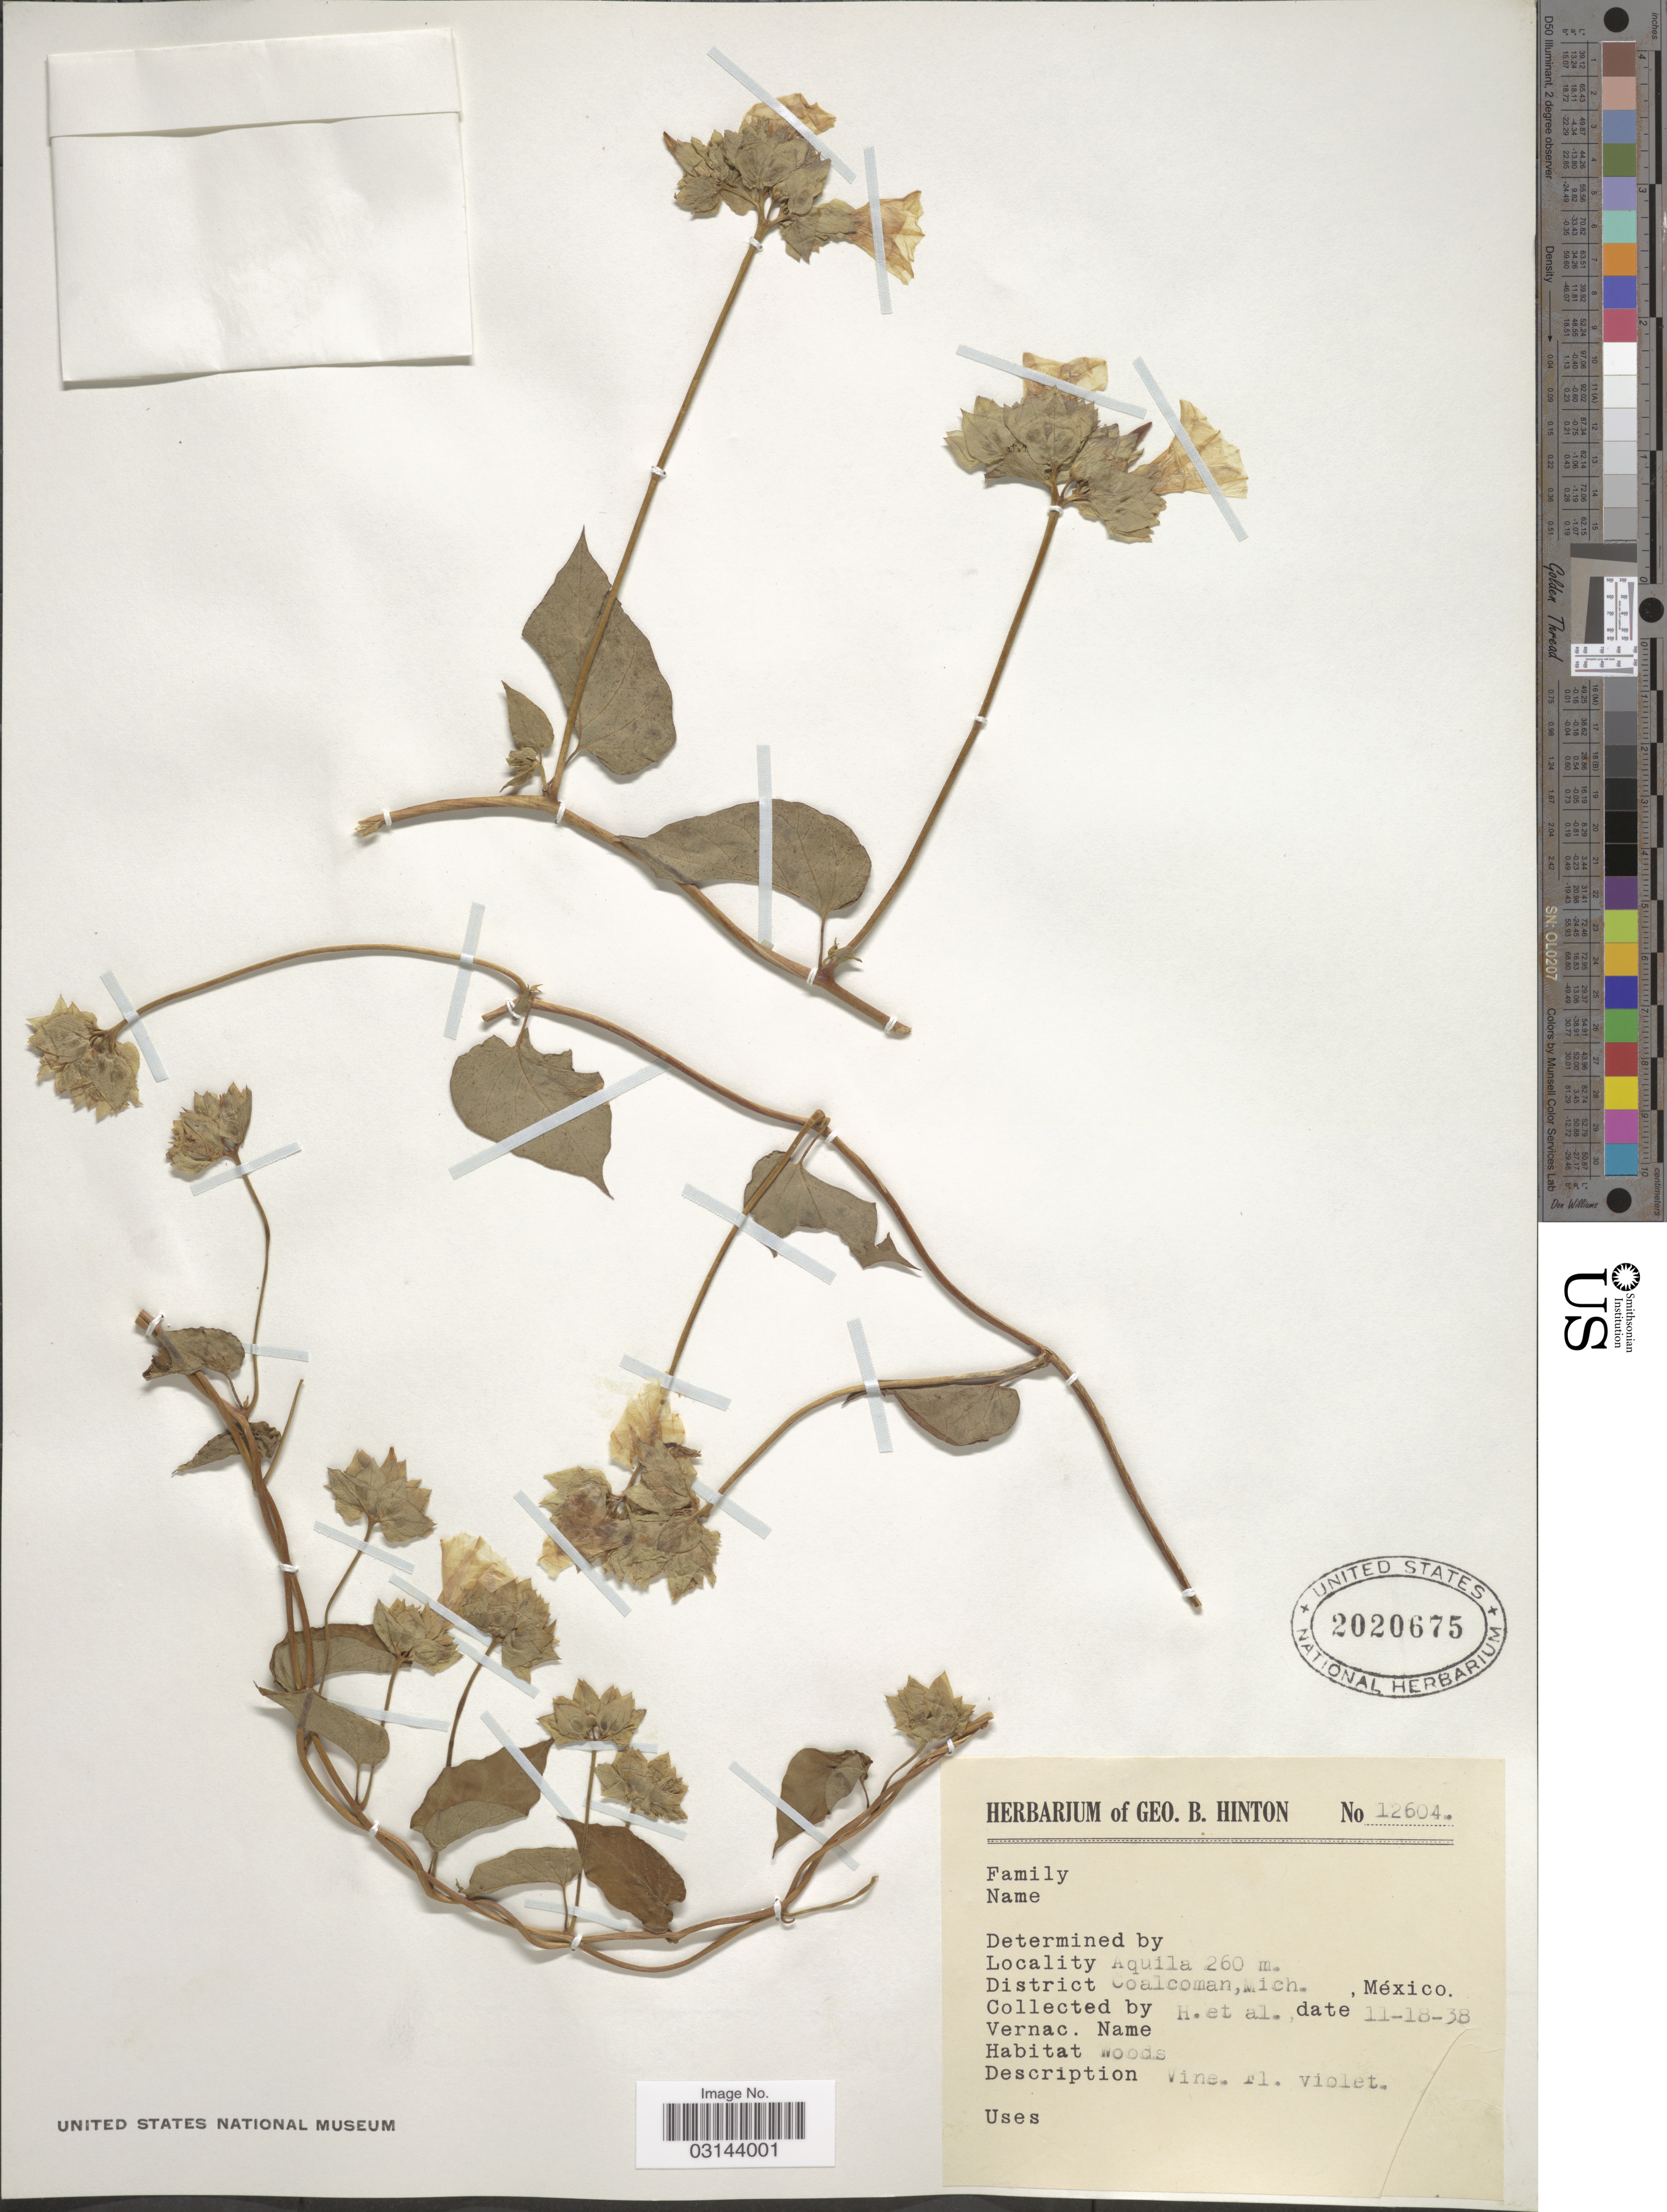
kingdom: Plantae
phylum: Tracheophyta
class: Magnoliopsida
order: Solanales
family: Convolvulaceae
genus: Jacquemontia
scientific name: Jacquemontia pycnocephala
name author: Benth.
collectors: G. B. Hinton & et al.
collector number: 12604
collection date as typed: Transcribed d/m/y: 18/11/38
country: Mexico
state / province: Michoacán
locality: Aquila, District Coalcoman, Mich., México.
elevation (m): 260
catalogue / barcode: US 2020675